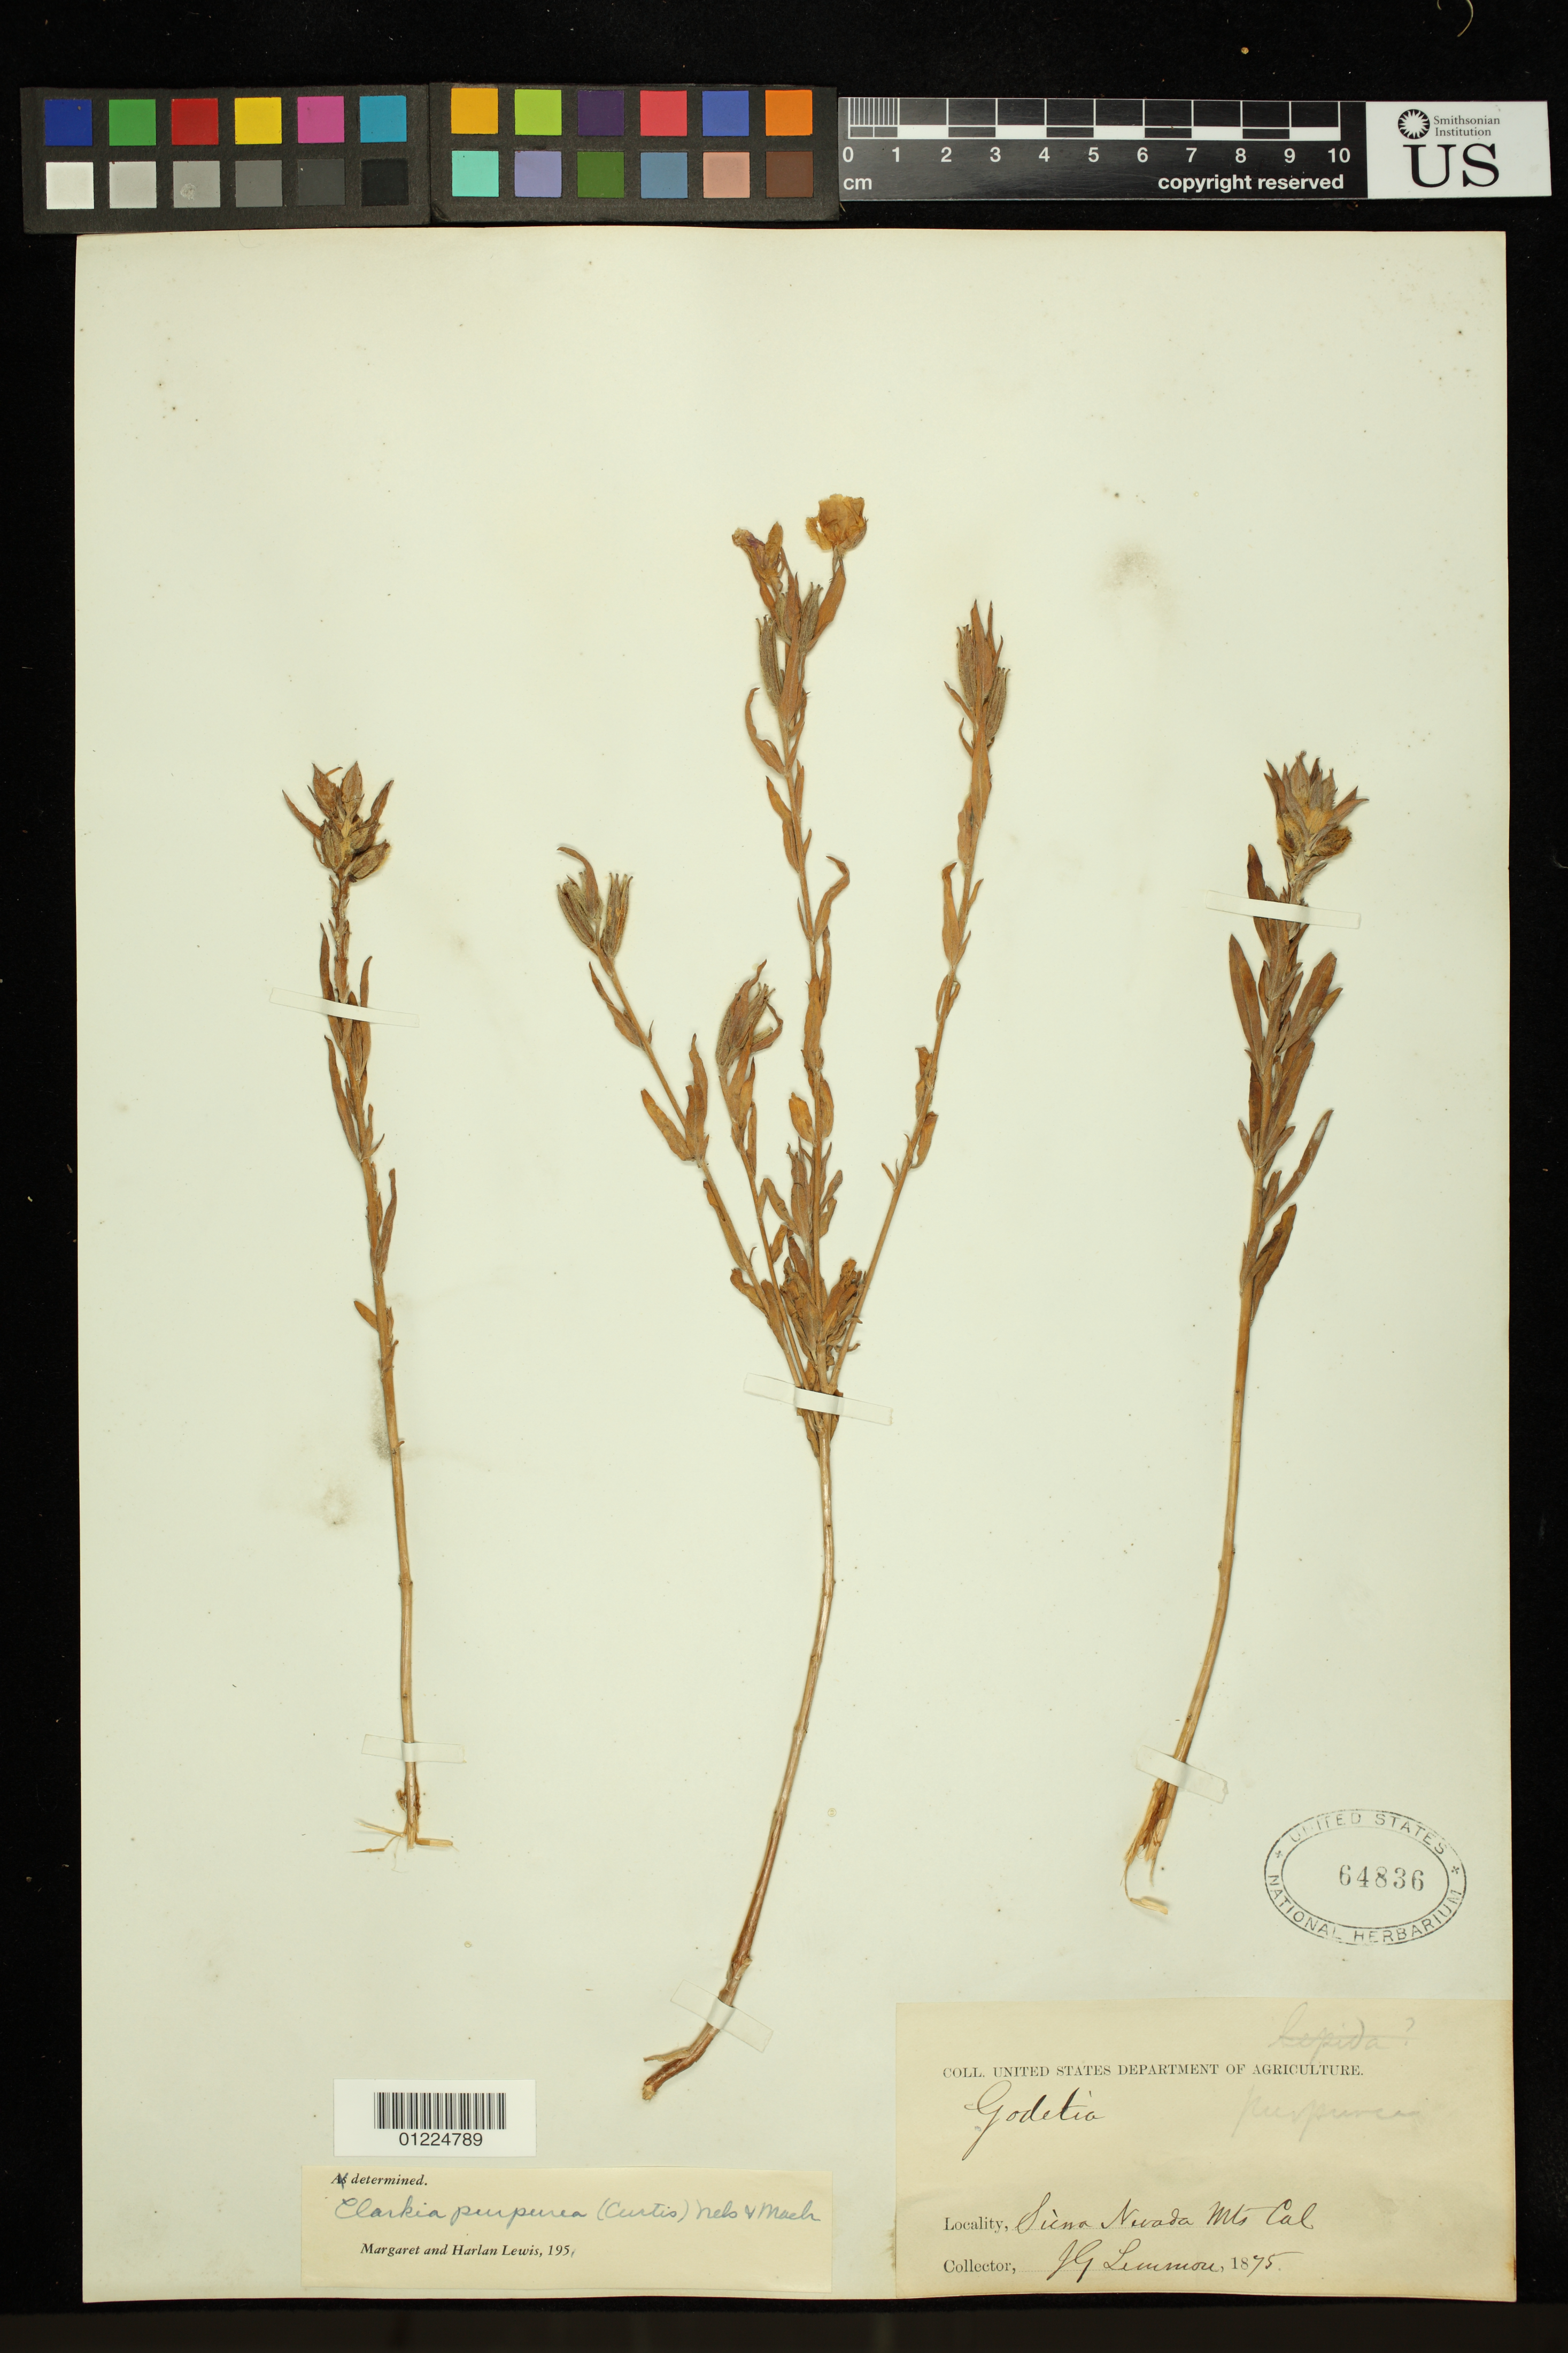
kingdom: Plantae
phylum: Tracheophyta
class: Magnoliopsida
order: Myrtales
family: Onagraceae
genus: Clarkia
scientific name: Clarkia purpurea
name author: (Curtis) A. Nelson & J.F. Macbr.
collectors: J. G. Lemmon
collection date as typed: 1875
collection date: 1875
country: United States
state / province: California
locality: Sierra Nevada Mtns.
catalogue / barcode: US 64836